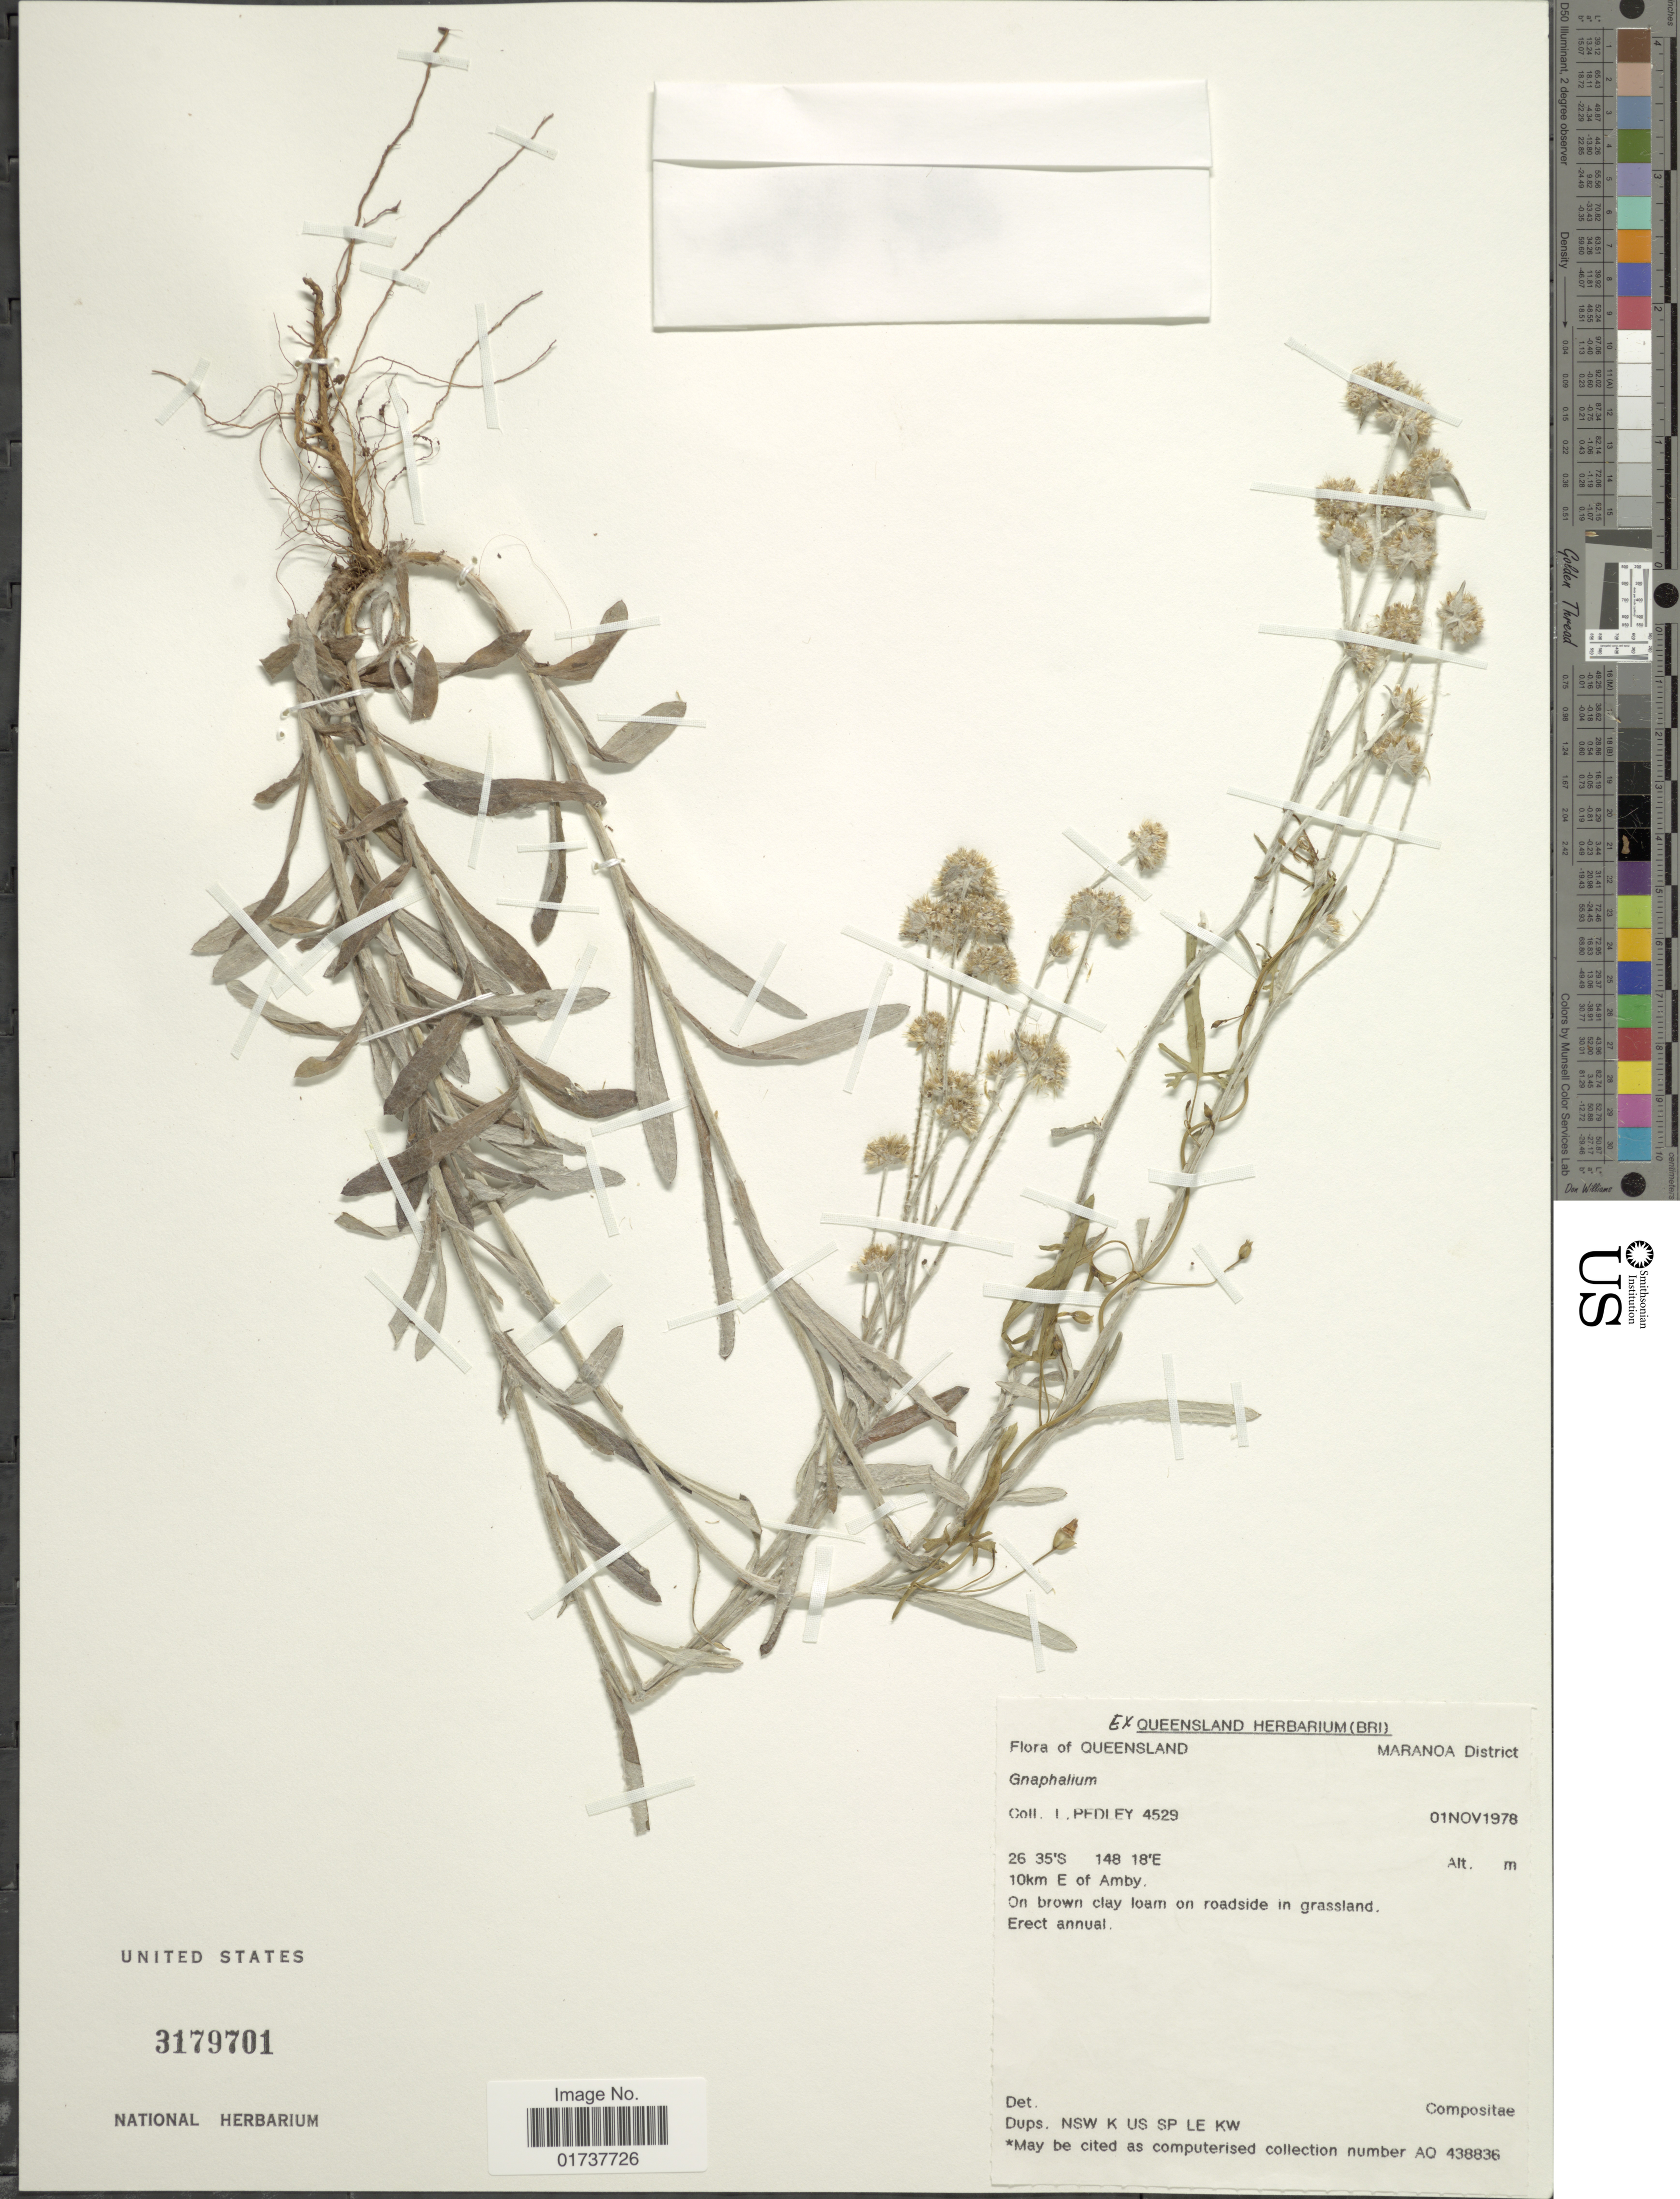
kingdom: Plantae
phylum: Tracheophyta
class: Magnoliopsida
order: Asterales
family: Asteraceae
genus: Gnaphalium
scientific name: Gnaphalium sp.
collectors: L. Pedley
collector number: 4529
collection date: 1978-11-01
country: Australia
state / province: Queensland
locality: Maranoa District, 10 km E of Amby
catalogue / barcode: US 3179701